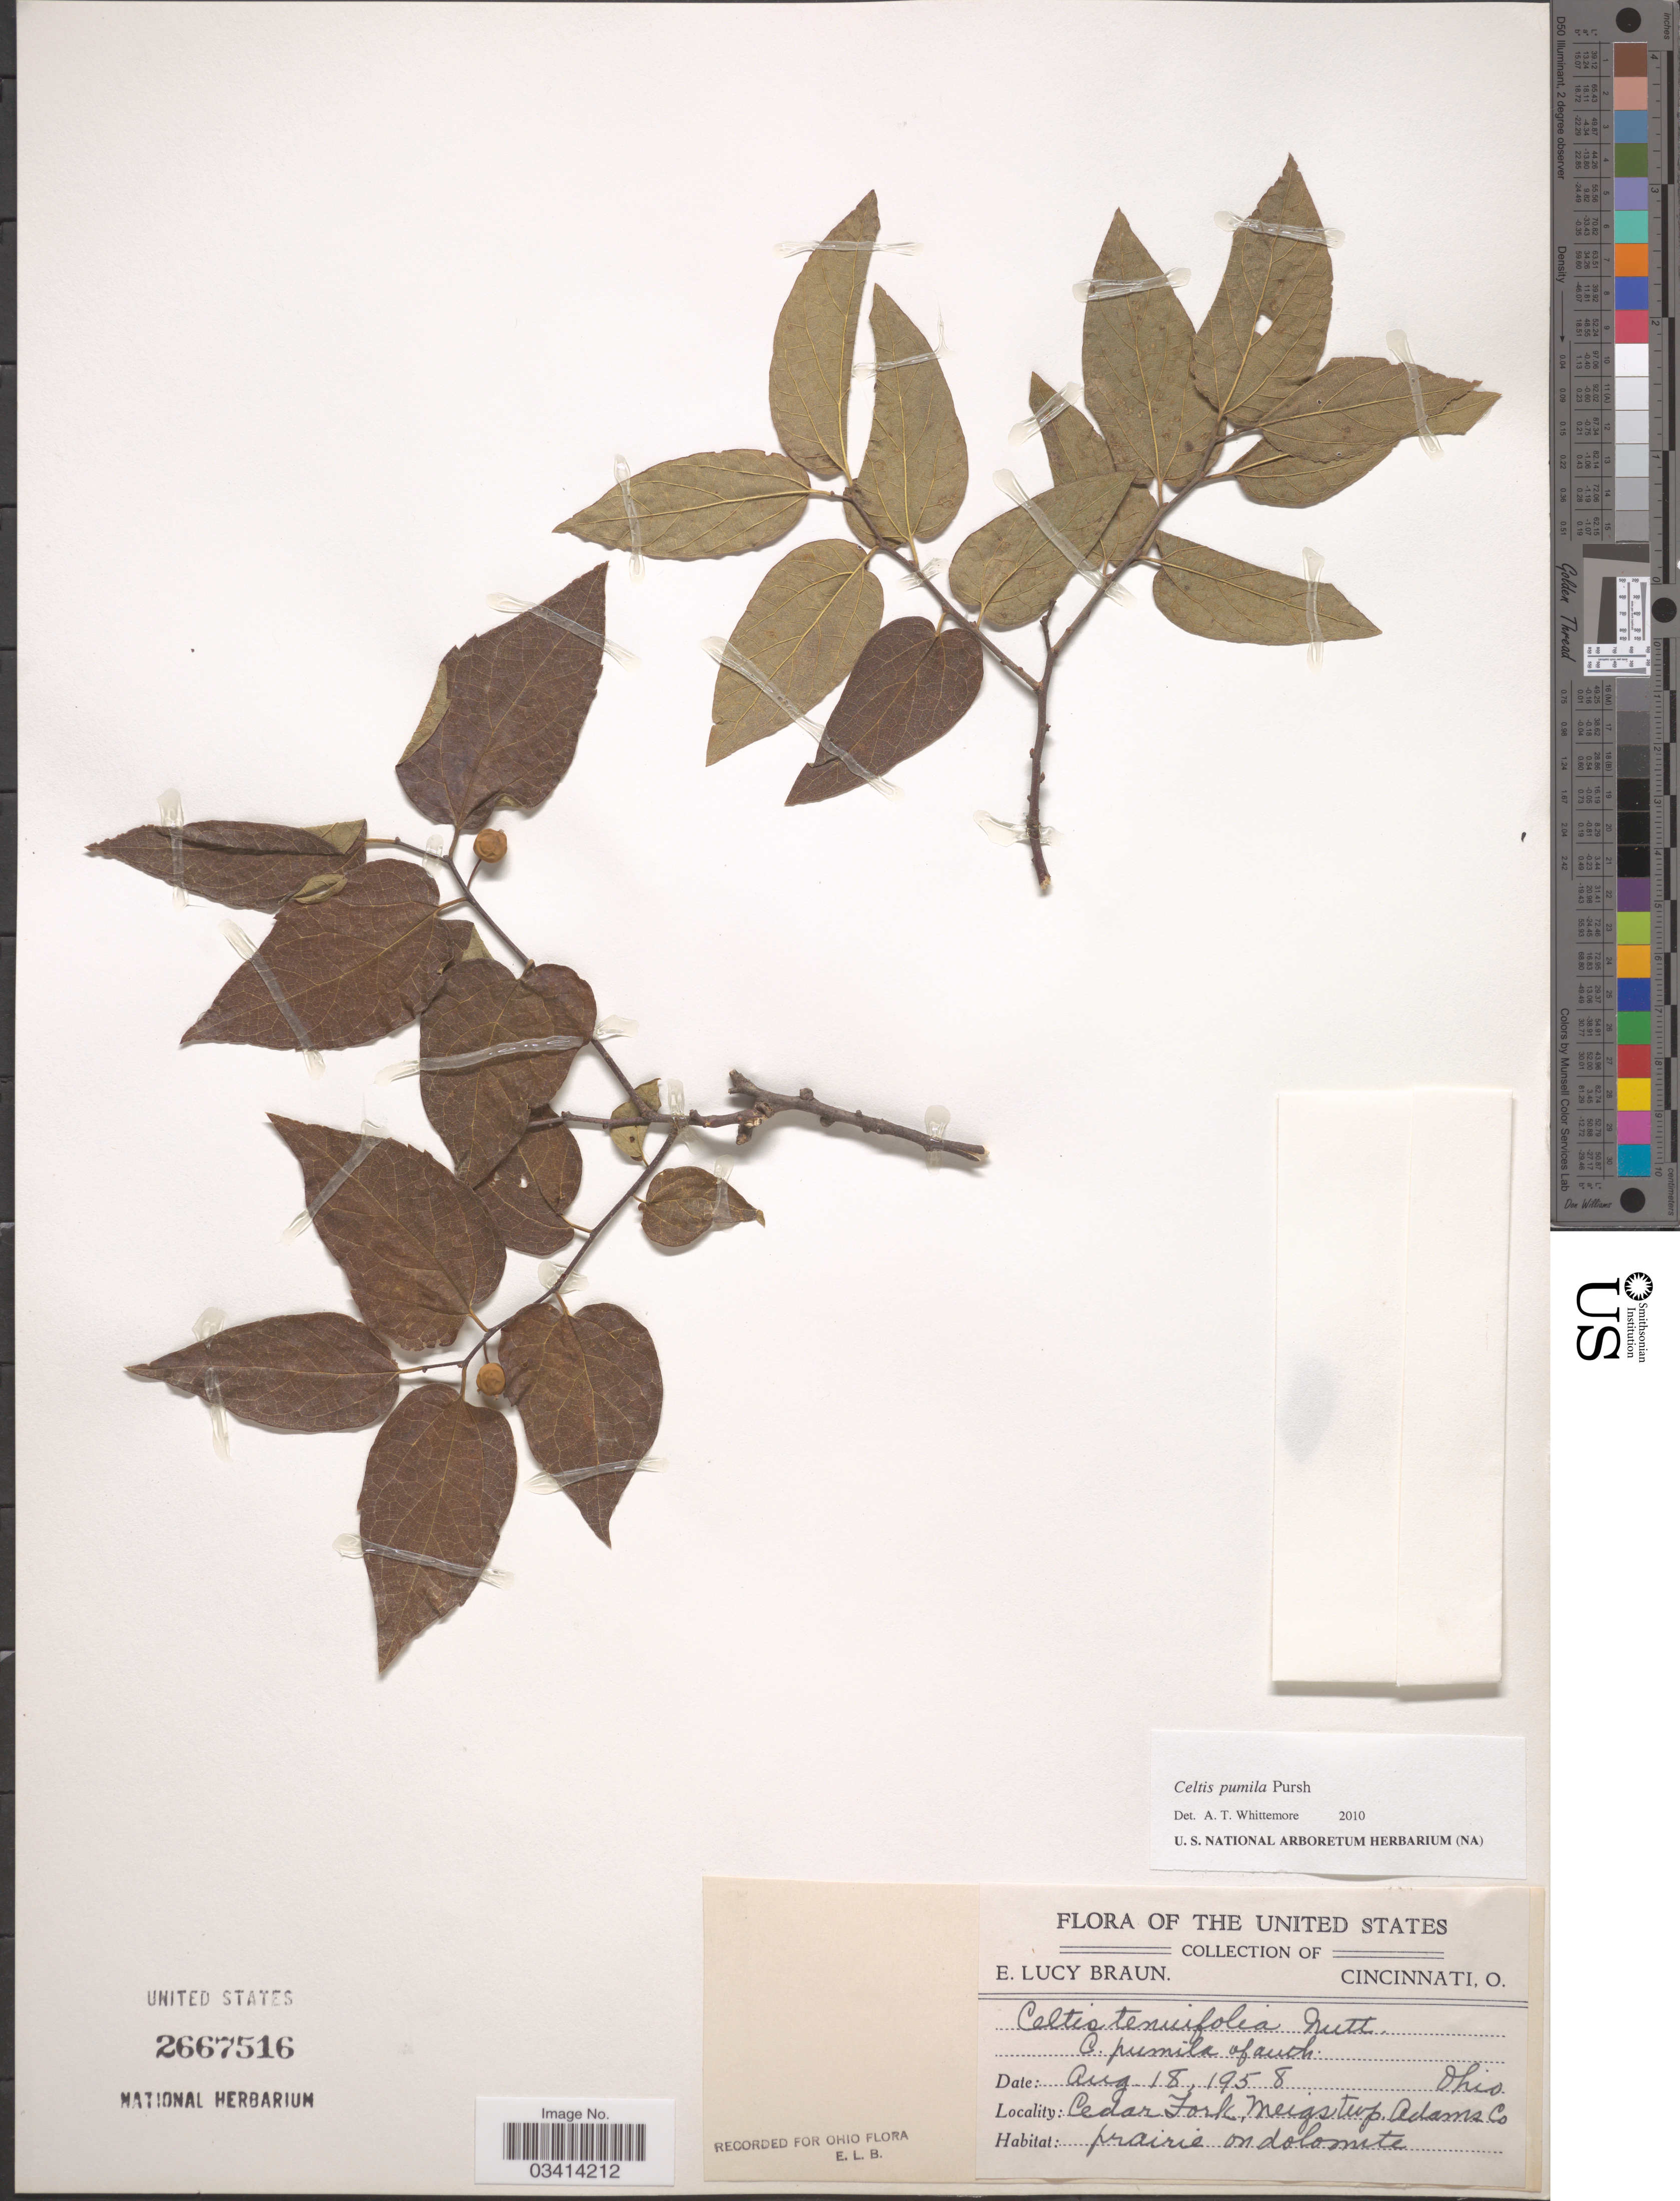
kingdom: Plantae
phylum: Tracheophyta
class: Magnoliopsida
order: Rosales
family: Cannabaceae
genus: Celtis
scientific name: Celtis pumila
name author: Pursh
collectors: E. L. Braun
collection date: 1958-08-18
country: United States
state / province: Ohio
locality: Cedar Fork, Meigs twp. Adams Co.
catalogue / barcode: US 2667516